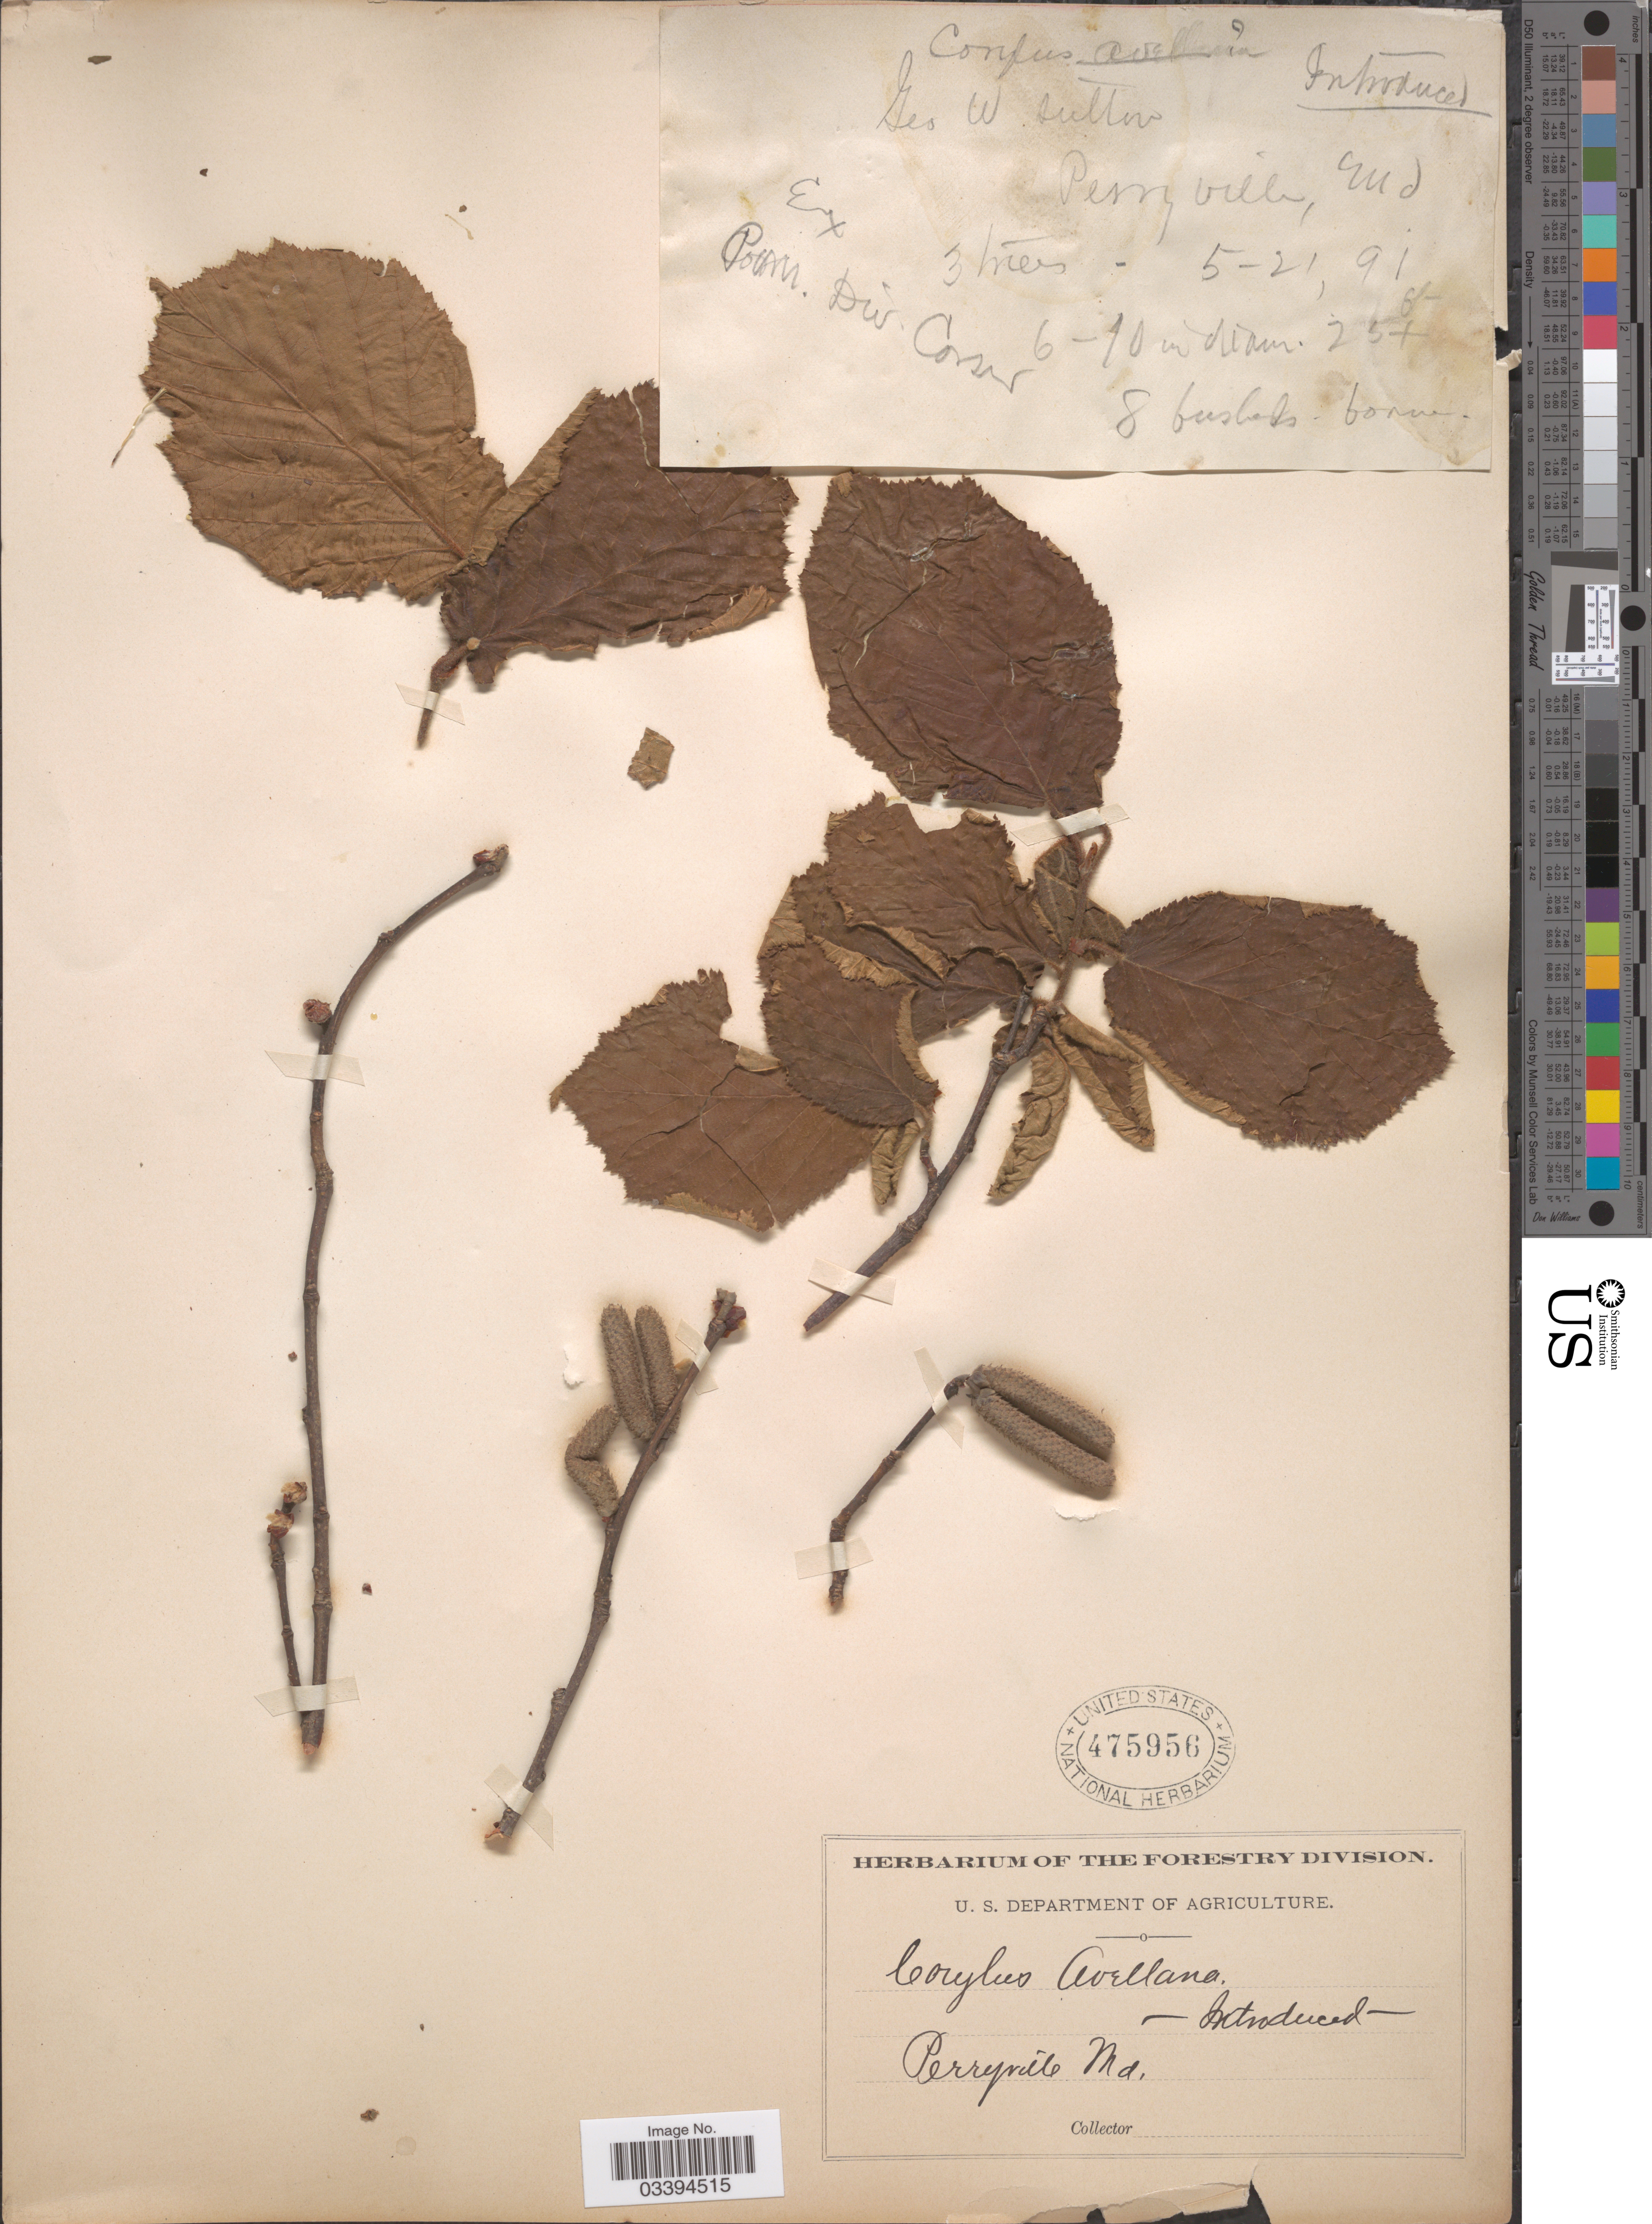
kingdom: Plantae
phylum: Tracheophyta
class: Magnoliopsida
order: Fagales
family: Betulaceae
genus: Corylus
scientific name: Corylus avellana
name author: L.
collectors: G. Sutton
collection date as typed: Transcribed d/m/y: 21/5/91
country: United States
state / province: Maryland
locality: Perryville.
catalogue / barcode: US 475956